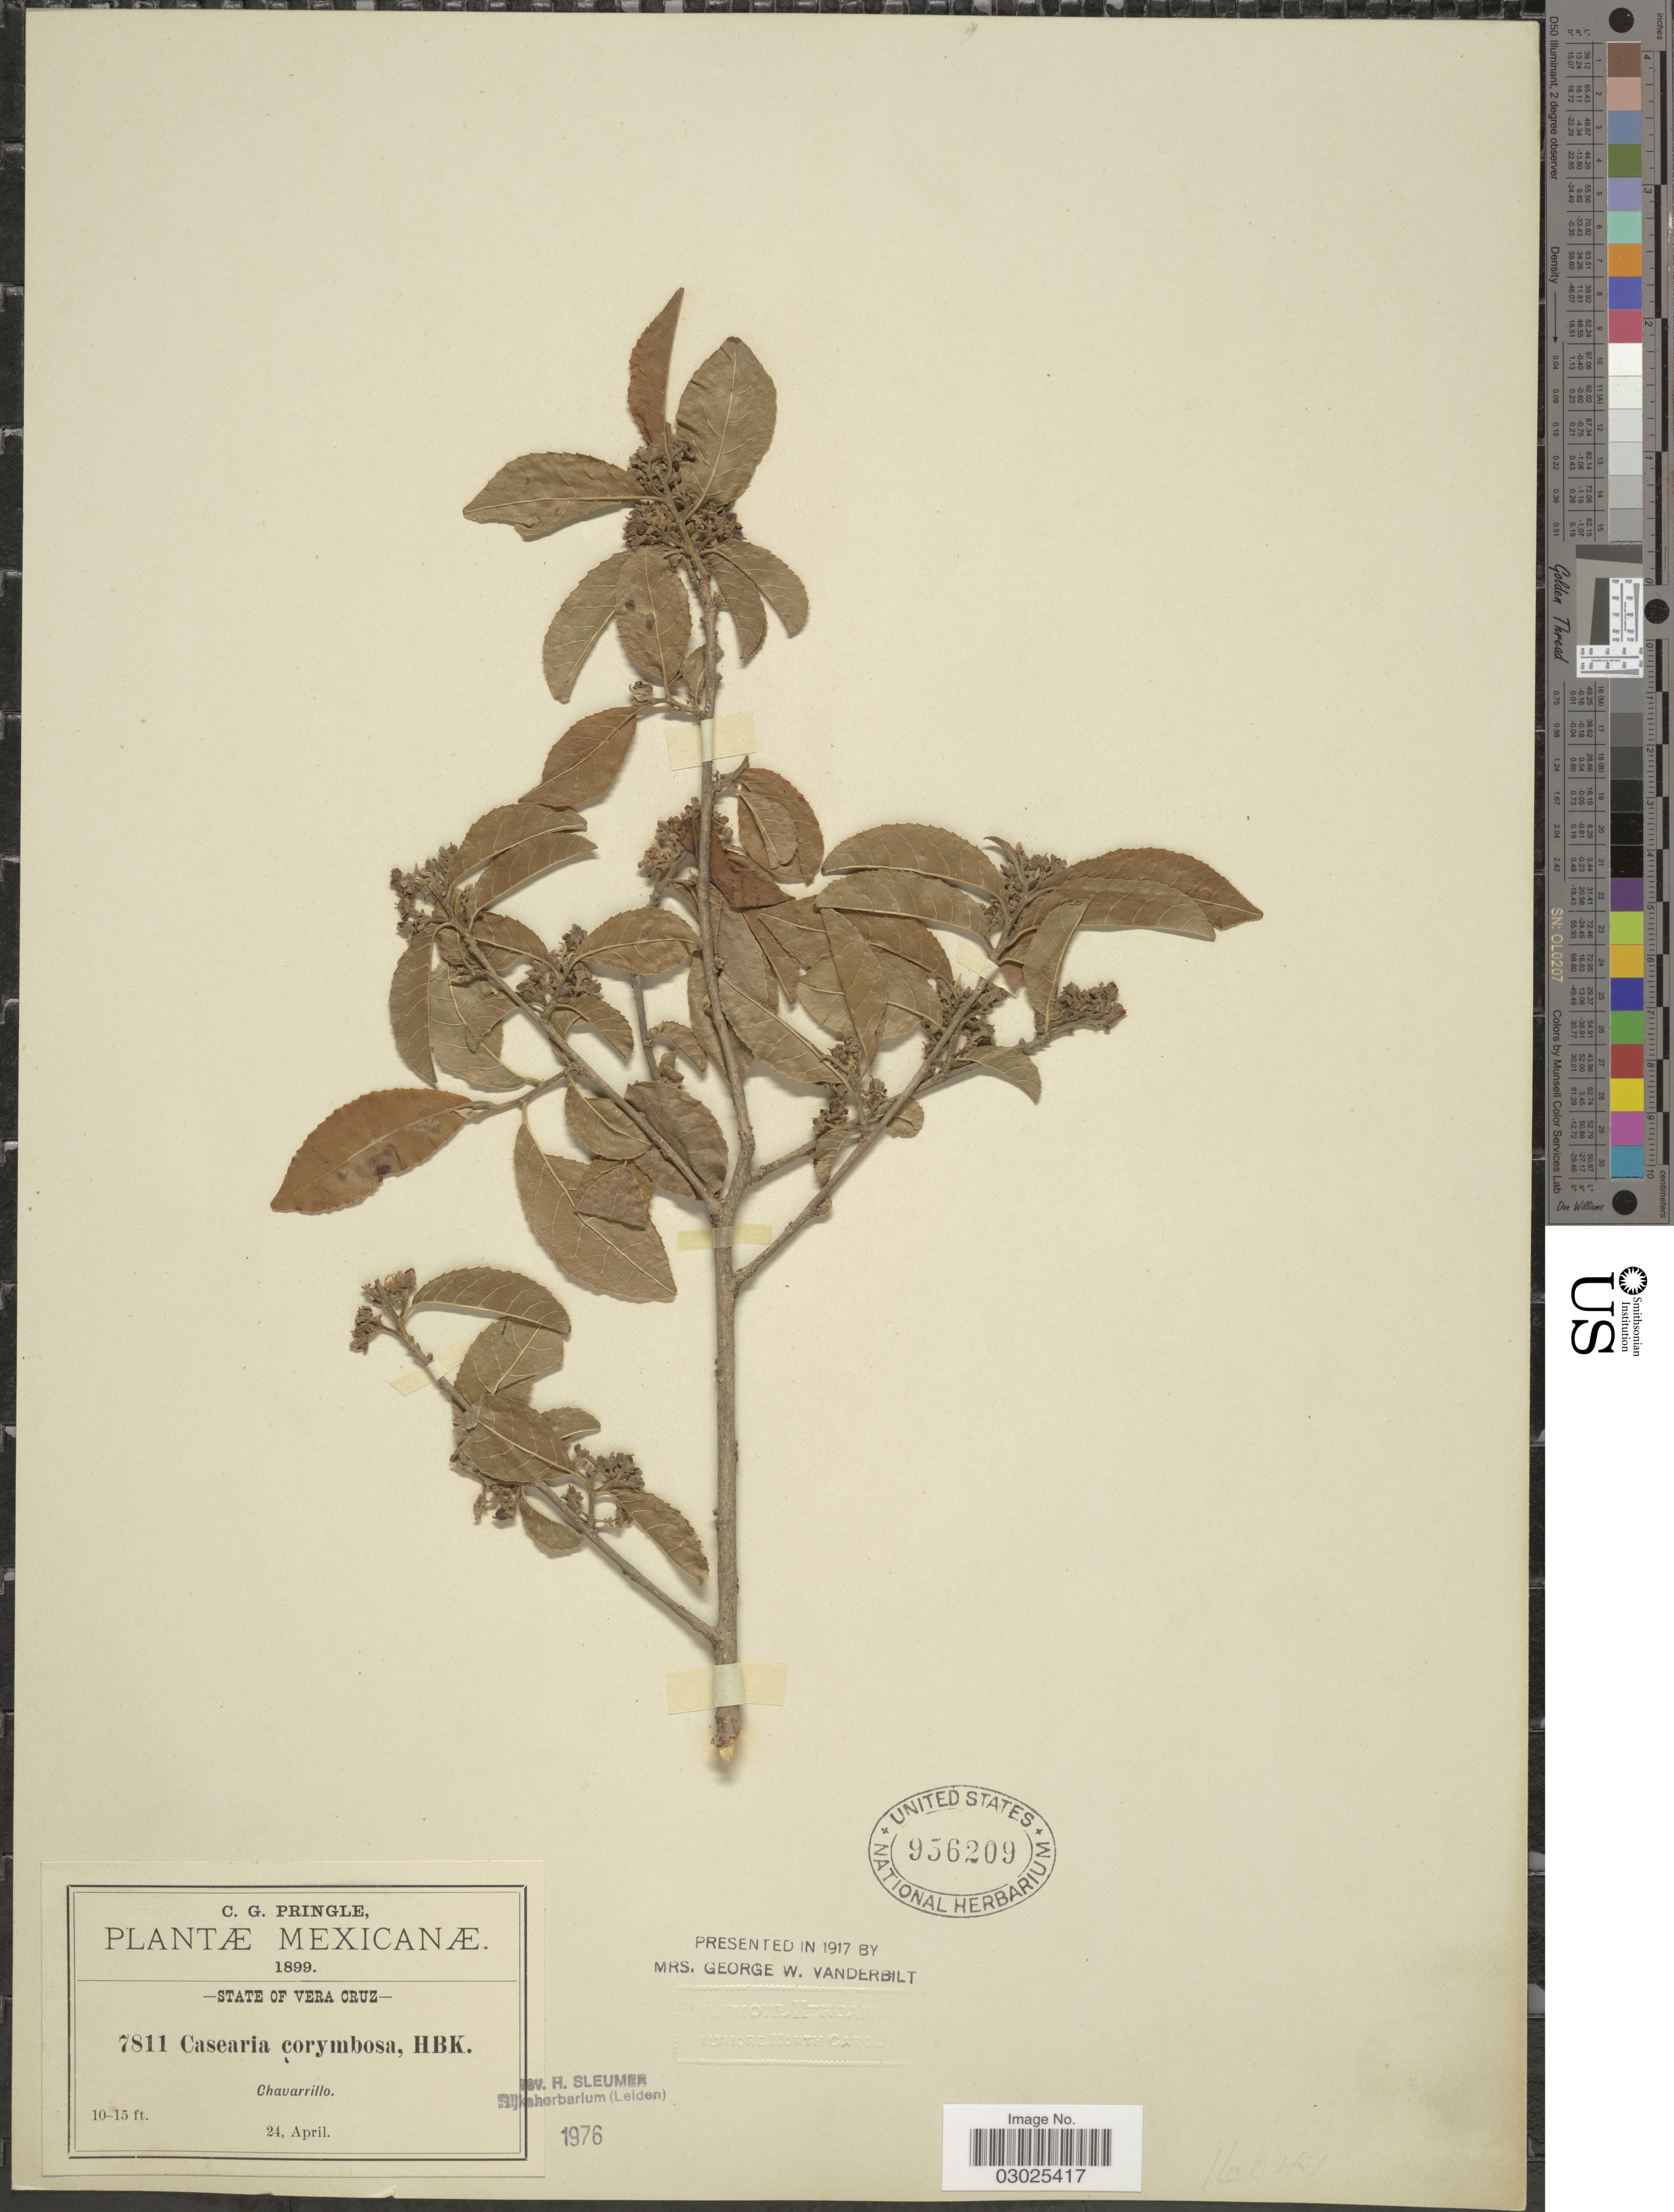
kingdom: Plantae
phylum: Tracheophyta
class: Magnoliopsida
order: Malpighiales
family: Salicaceae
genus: Casearia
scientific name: Casearia corymbosa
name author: Kunth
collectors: C. G. Pringle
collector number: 7811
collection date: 1899-04-24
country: Mexico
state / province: Veracruz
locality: Vera Cruz. Chavarillo.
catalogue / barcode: US 956209